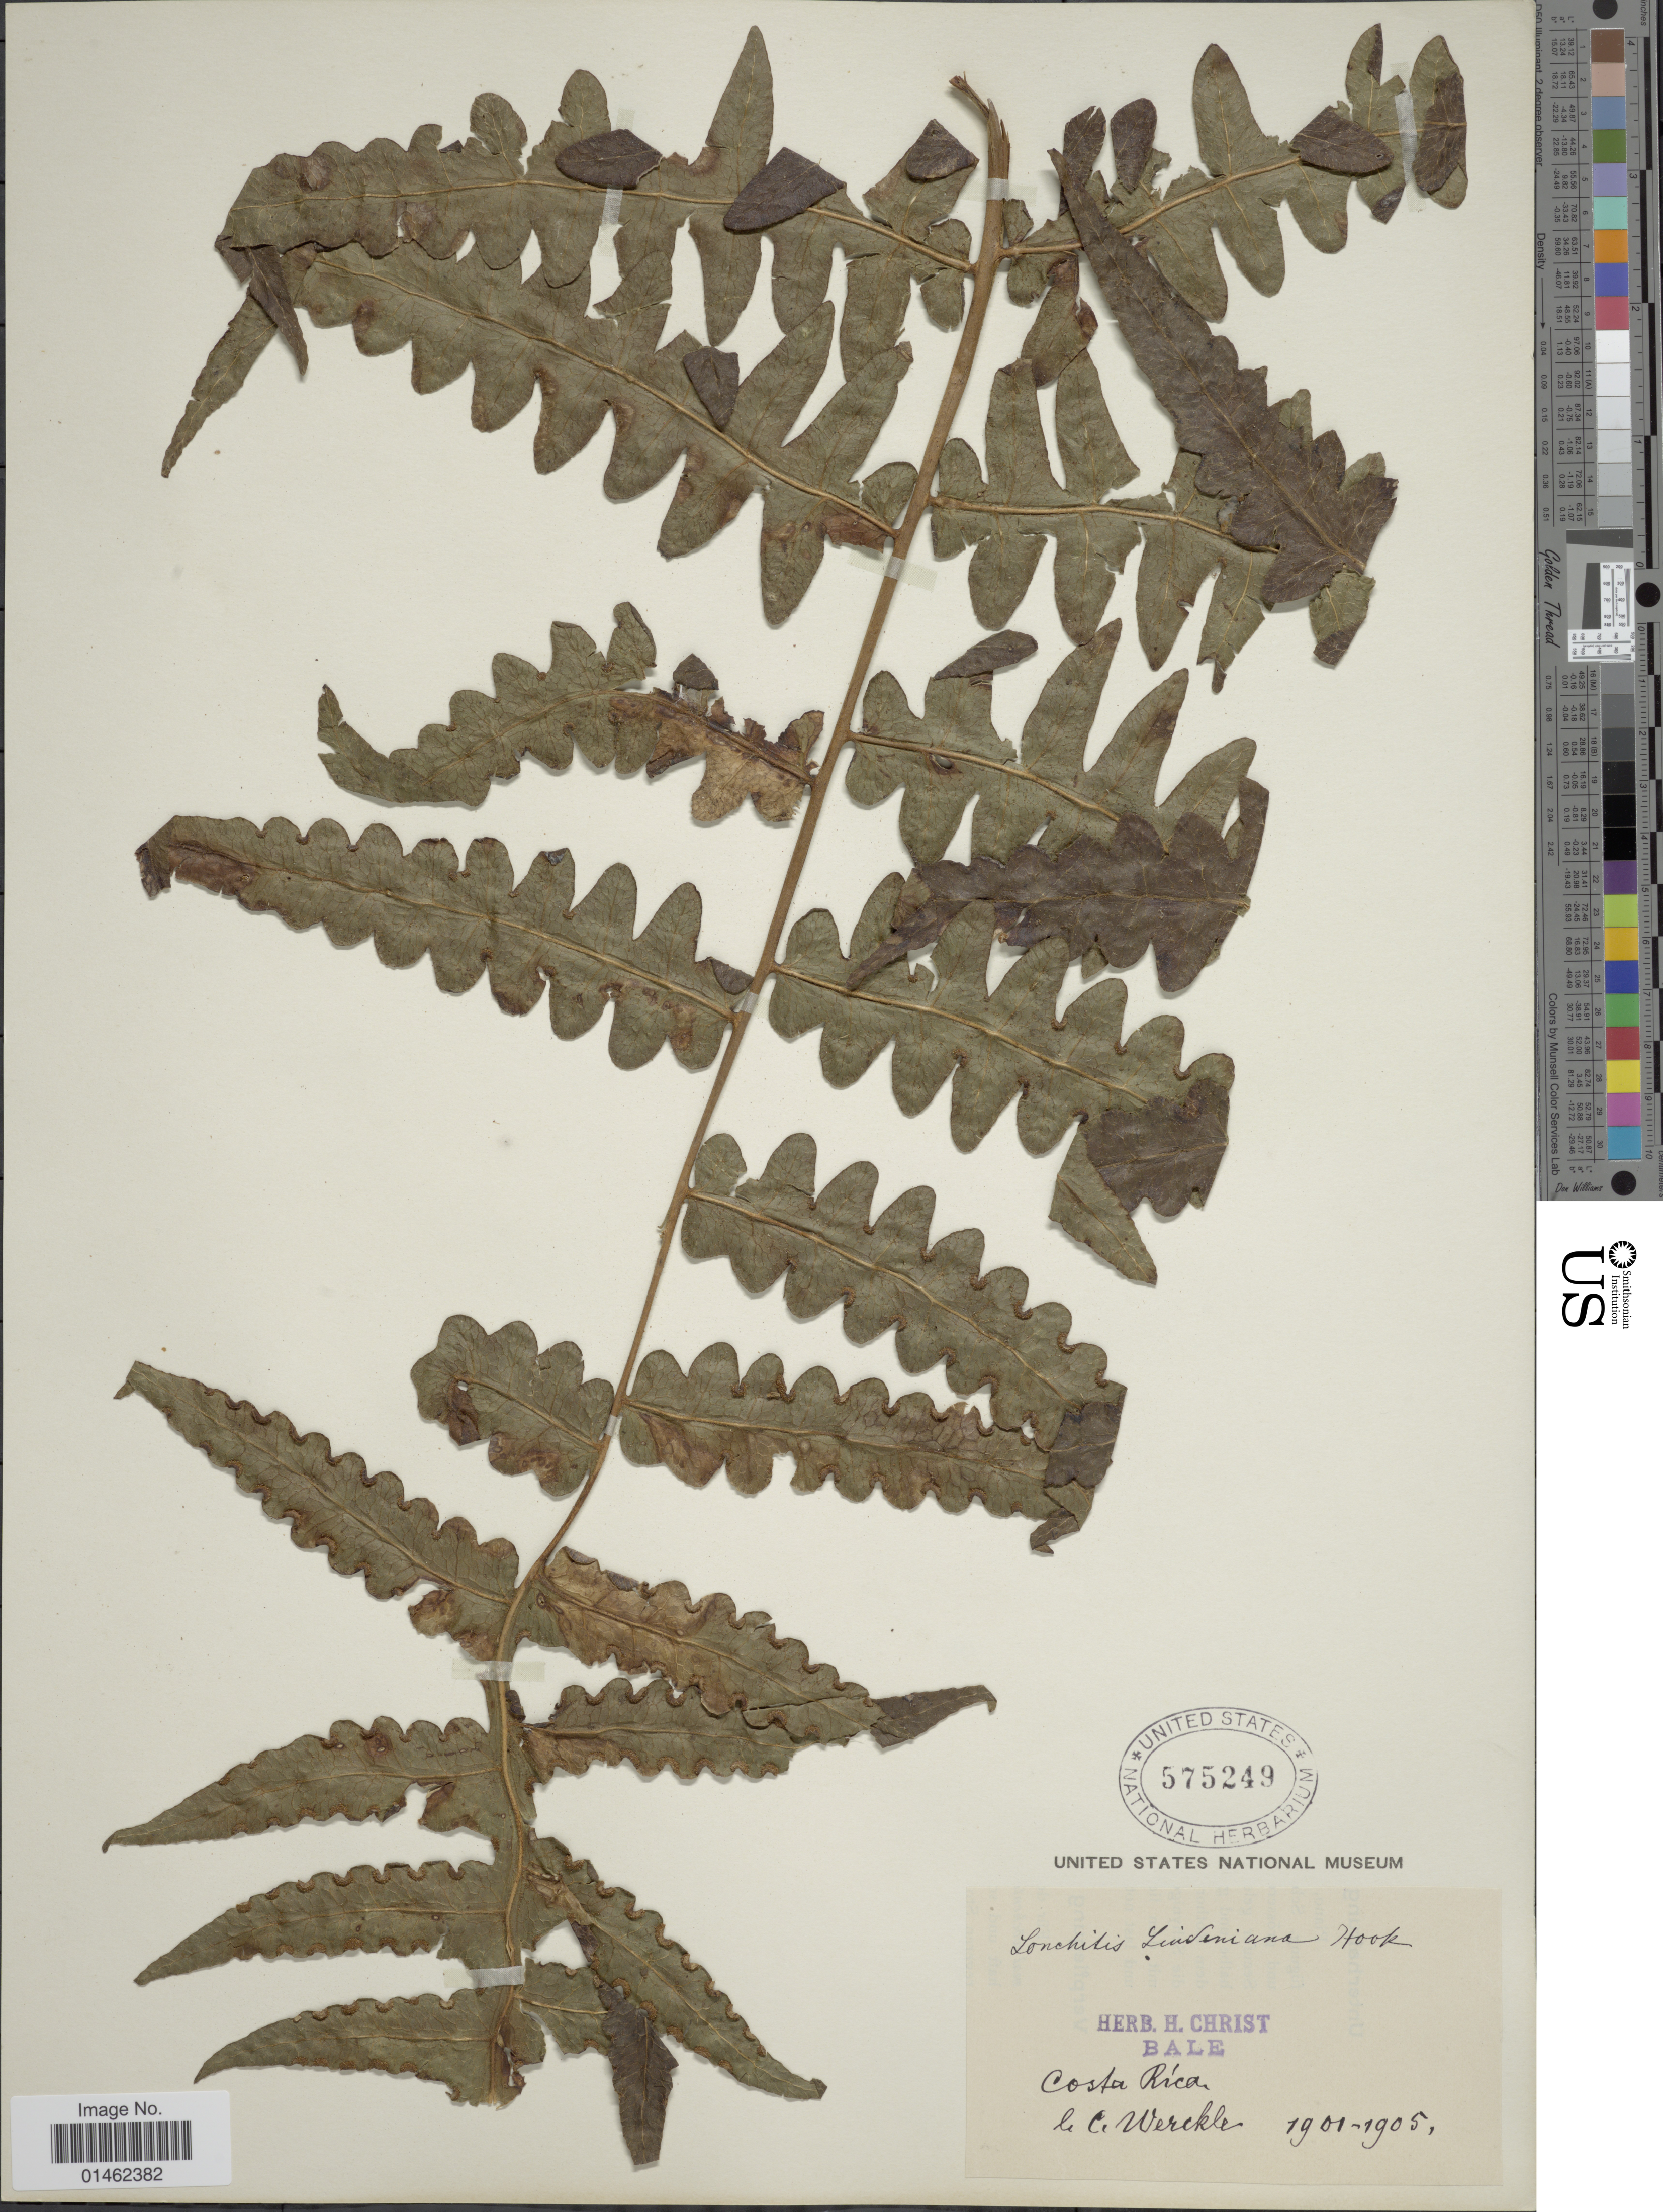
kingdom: Plantae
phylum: Tracheophyta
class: Polypodiopsida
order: Polypodiales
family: Dennstaedtiaceae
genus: Blotiella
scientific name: Blotiella lindeniana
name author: (Hook.) R.M. Tryon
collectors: C. C Wercklé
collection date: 1901/1905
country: Costa Rica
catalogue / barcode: US 575249